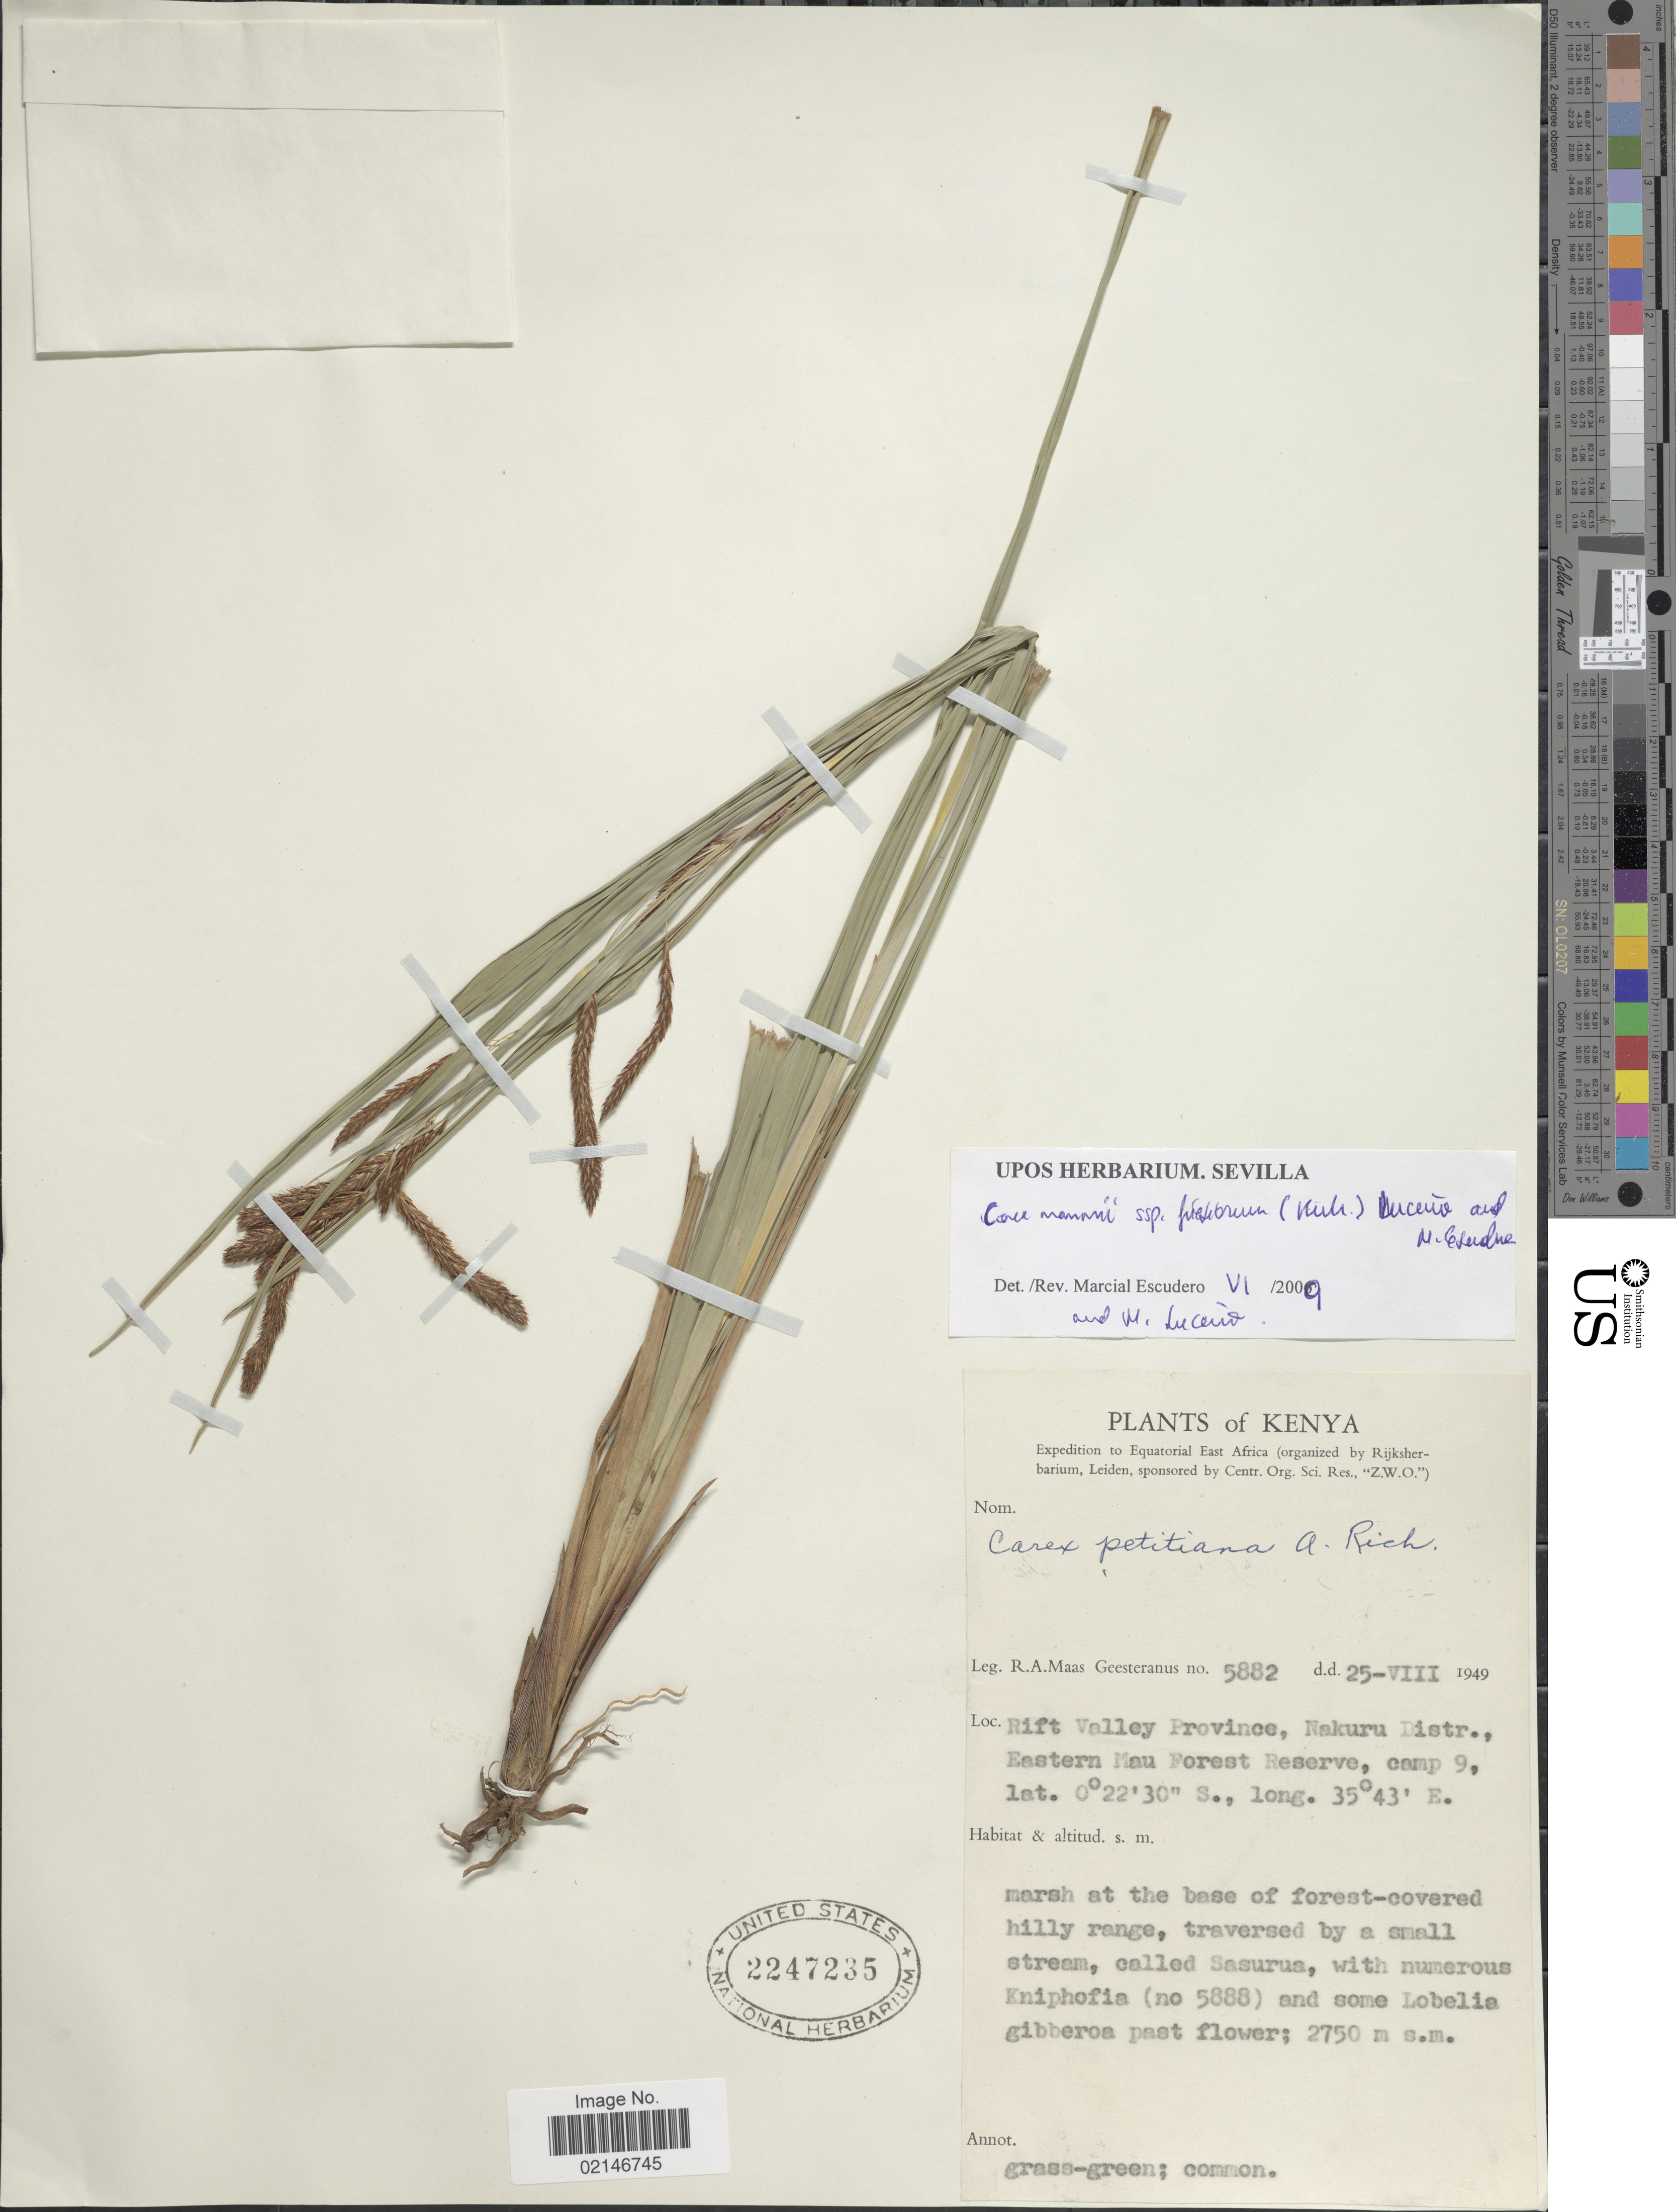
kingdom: Plantae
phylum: Tracheophyta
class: Liliopsida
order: Poales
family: Cyperaceae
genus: Carex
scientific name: Carex mannii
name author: E.A. Bruce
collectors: R. A. Maas Geesteranus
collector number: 5882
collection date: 1949-08-25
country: Kenya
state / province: Nakuru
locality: Nakuru Distr., Eastern Mau Forest Reserve, camp 9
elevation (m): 2750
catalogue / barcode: US 2247235